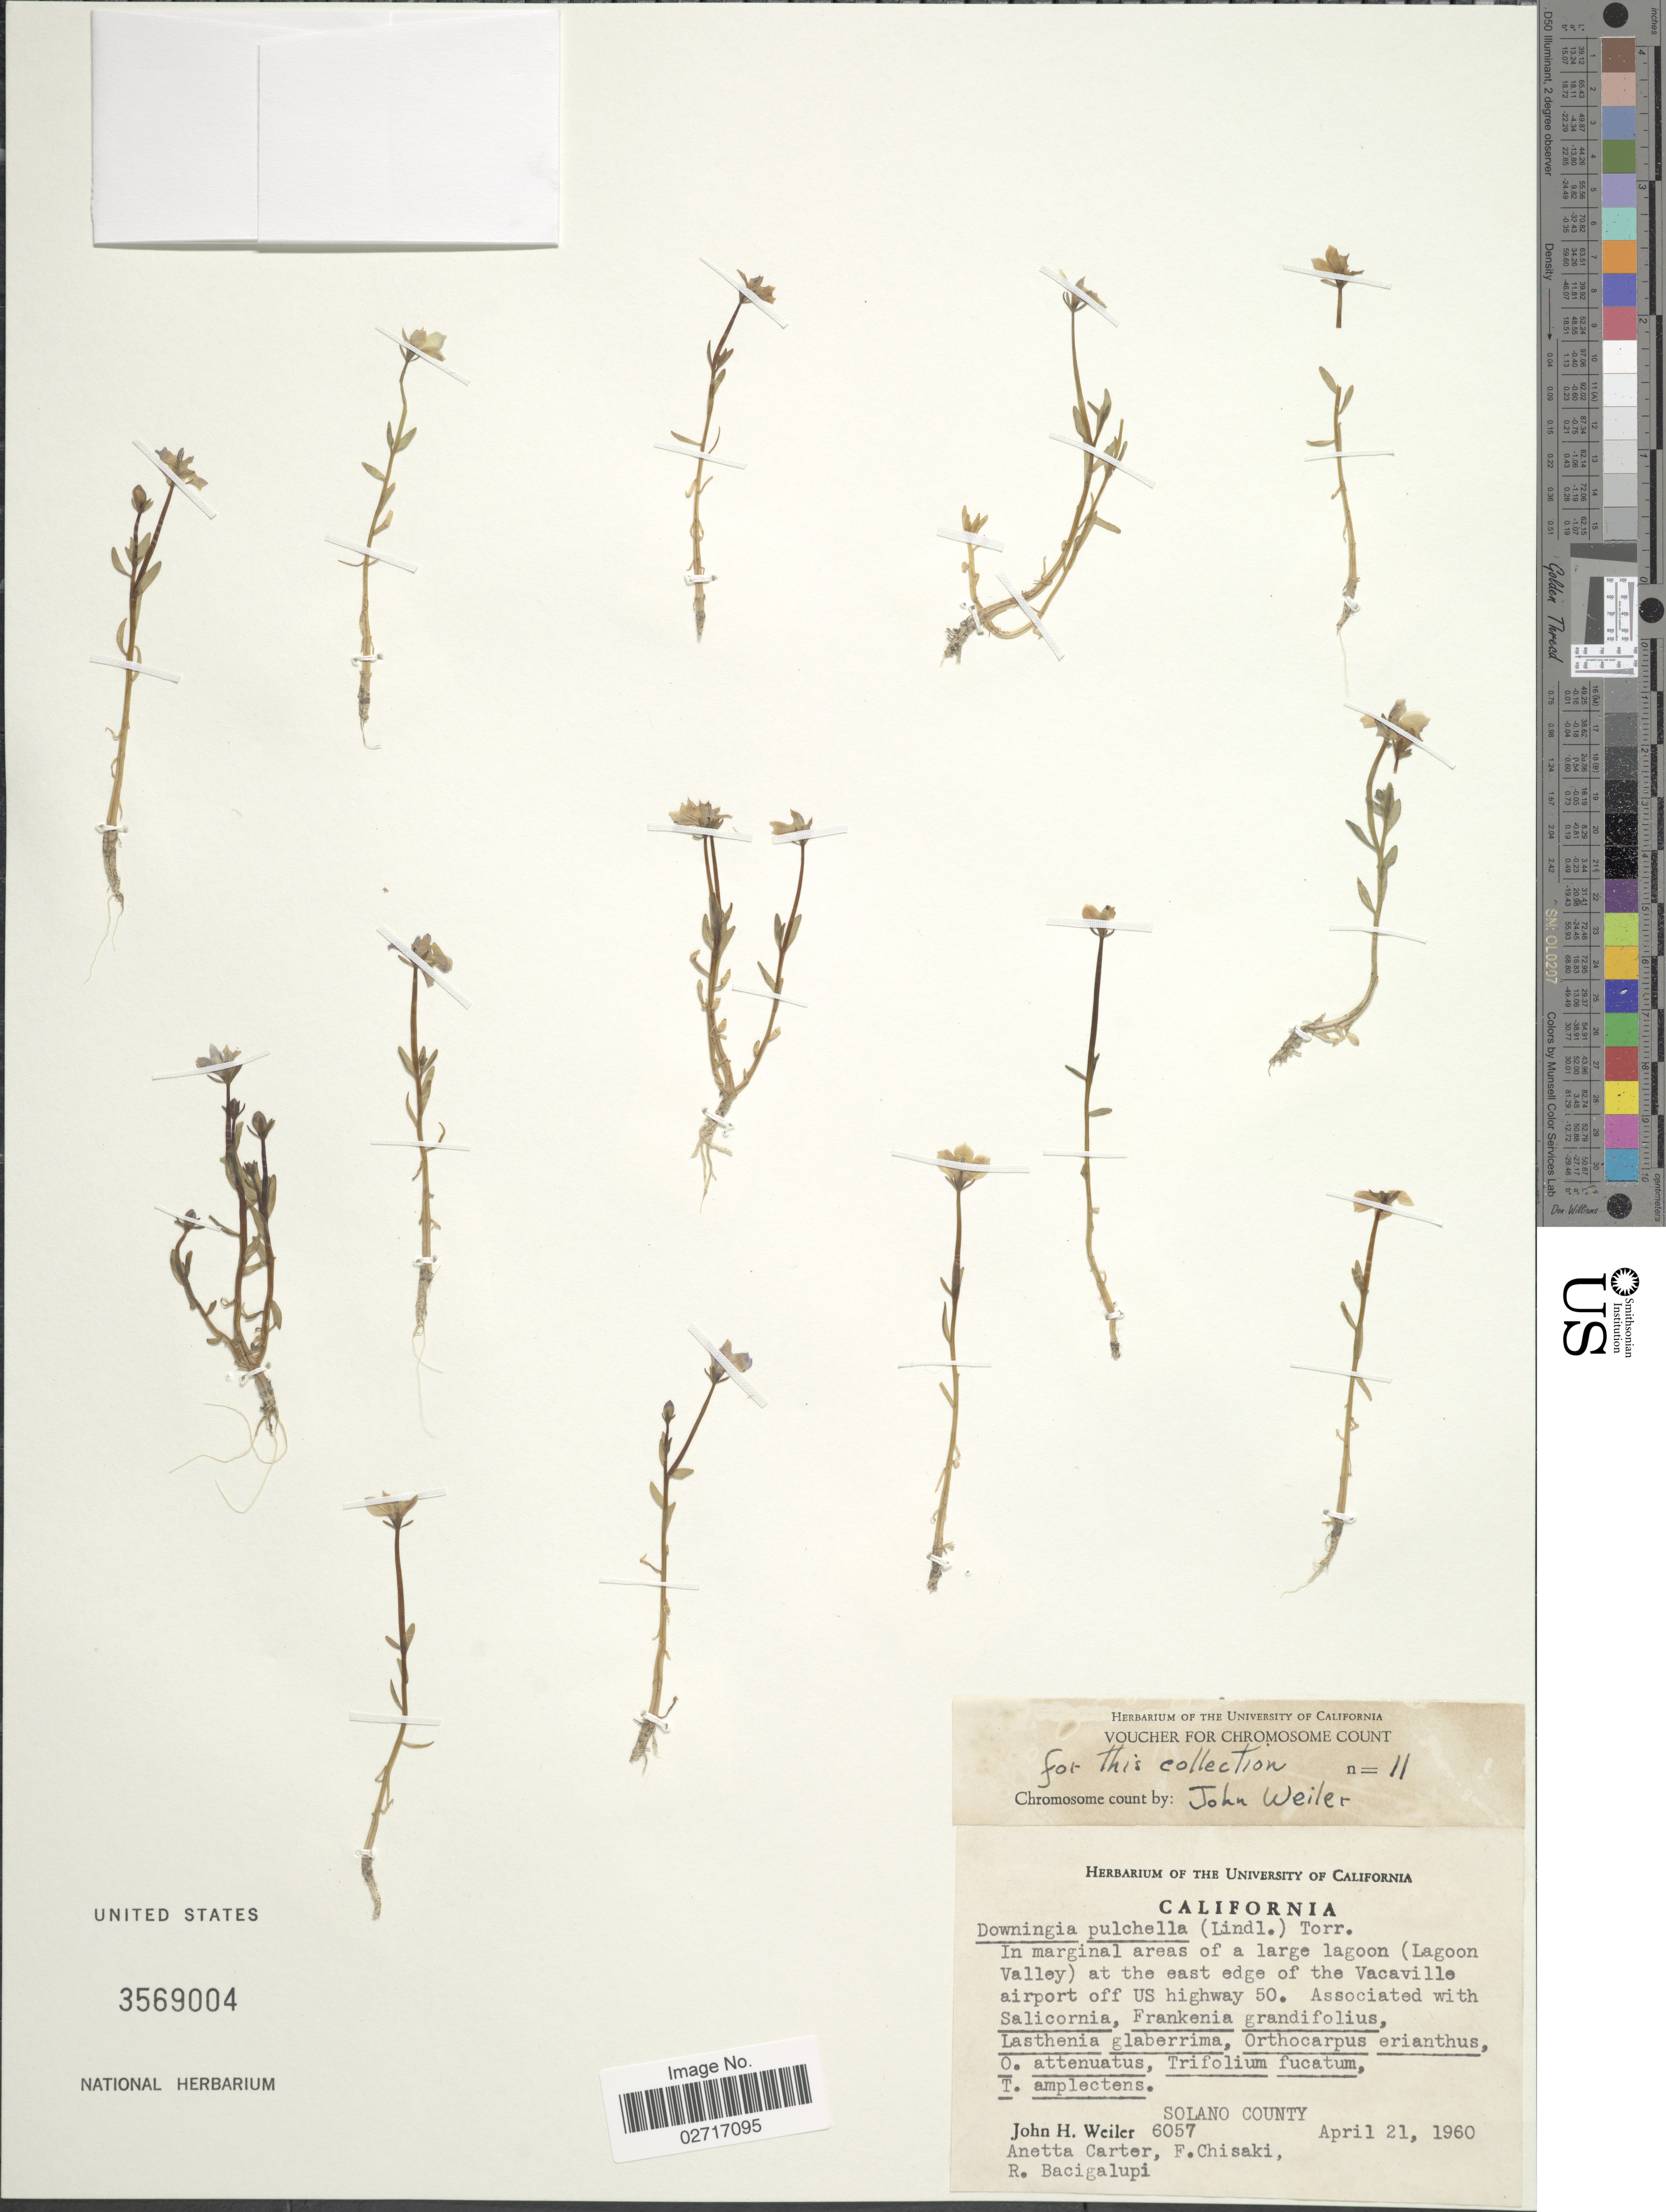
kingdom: Plantae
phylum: Tracheophyta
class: Magnoliopsida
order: Asterales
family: Campanulaceae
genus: Downingia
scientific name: Downingia pulchella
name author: (Lindl.) Torr.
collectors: J. H. Weiler, A. Carter, F. Chisaki & R. Bacigalupi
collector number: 6057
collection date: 1960-04-21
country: United States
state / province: California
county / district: Solano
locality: In marginal areas of a large lagoon ( Lagoon Valley) at the east edge of the Vacaville airport off US highway 50. Solano County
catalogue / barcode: US 3569004